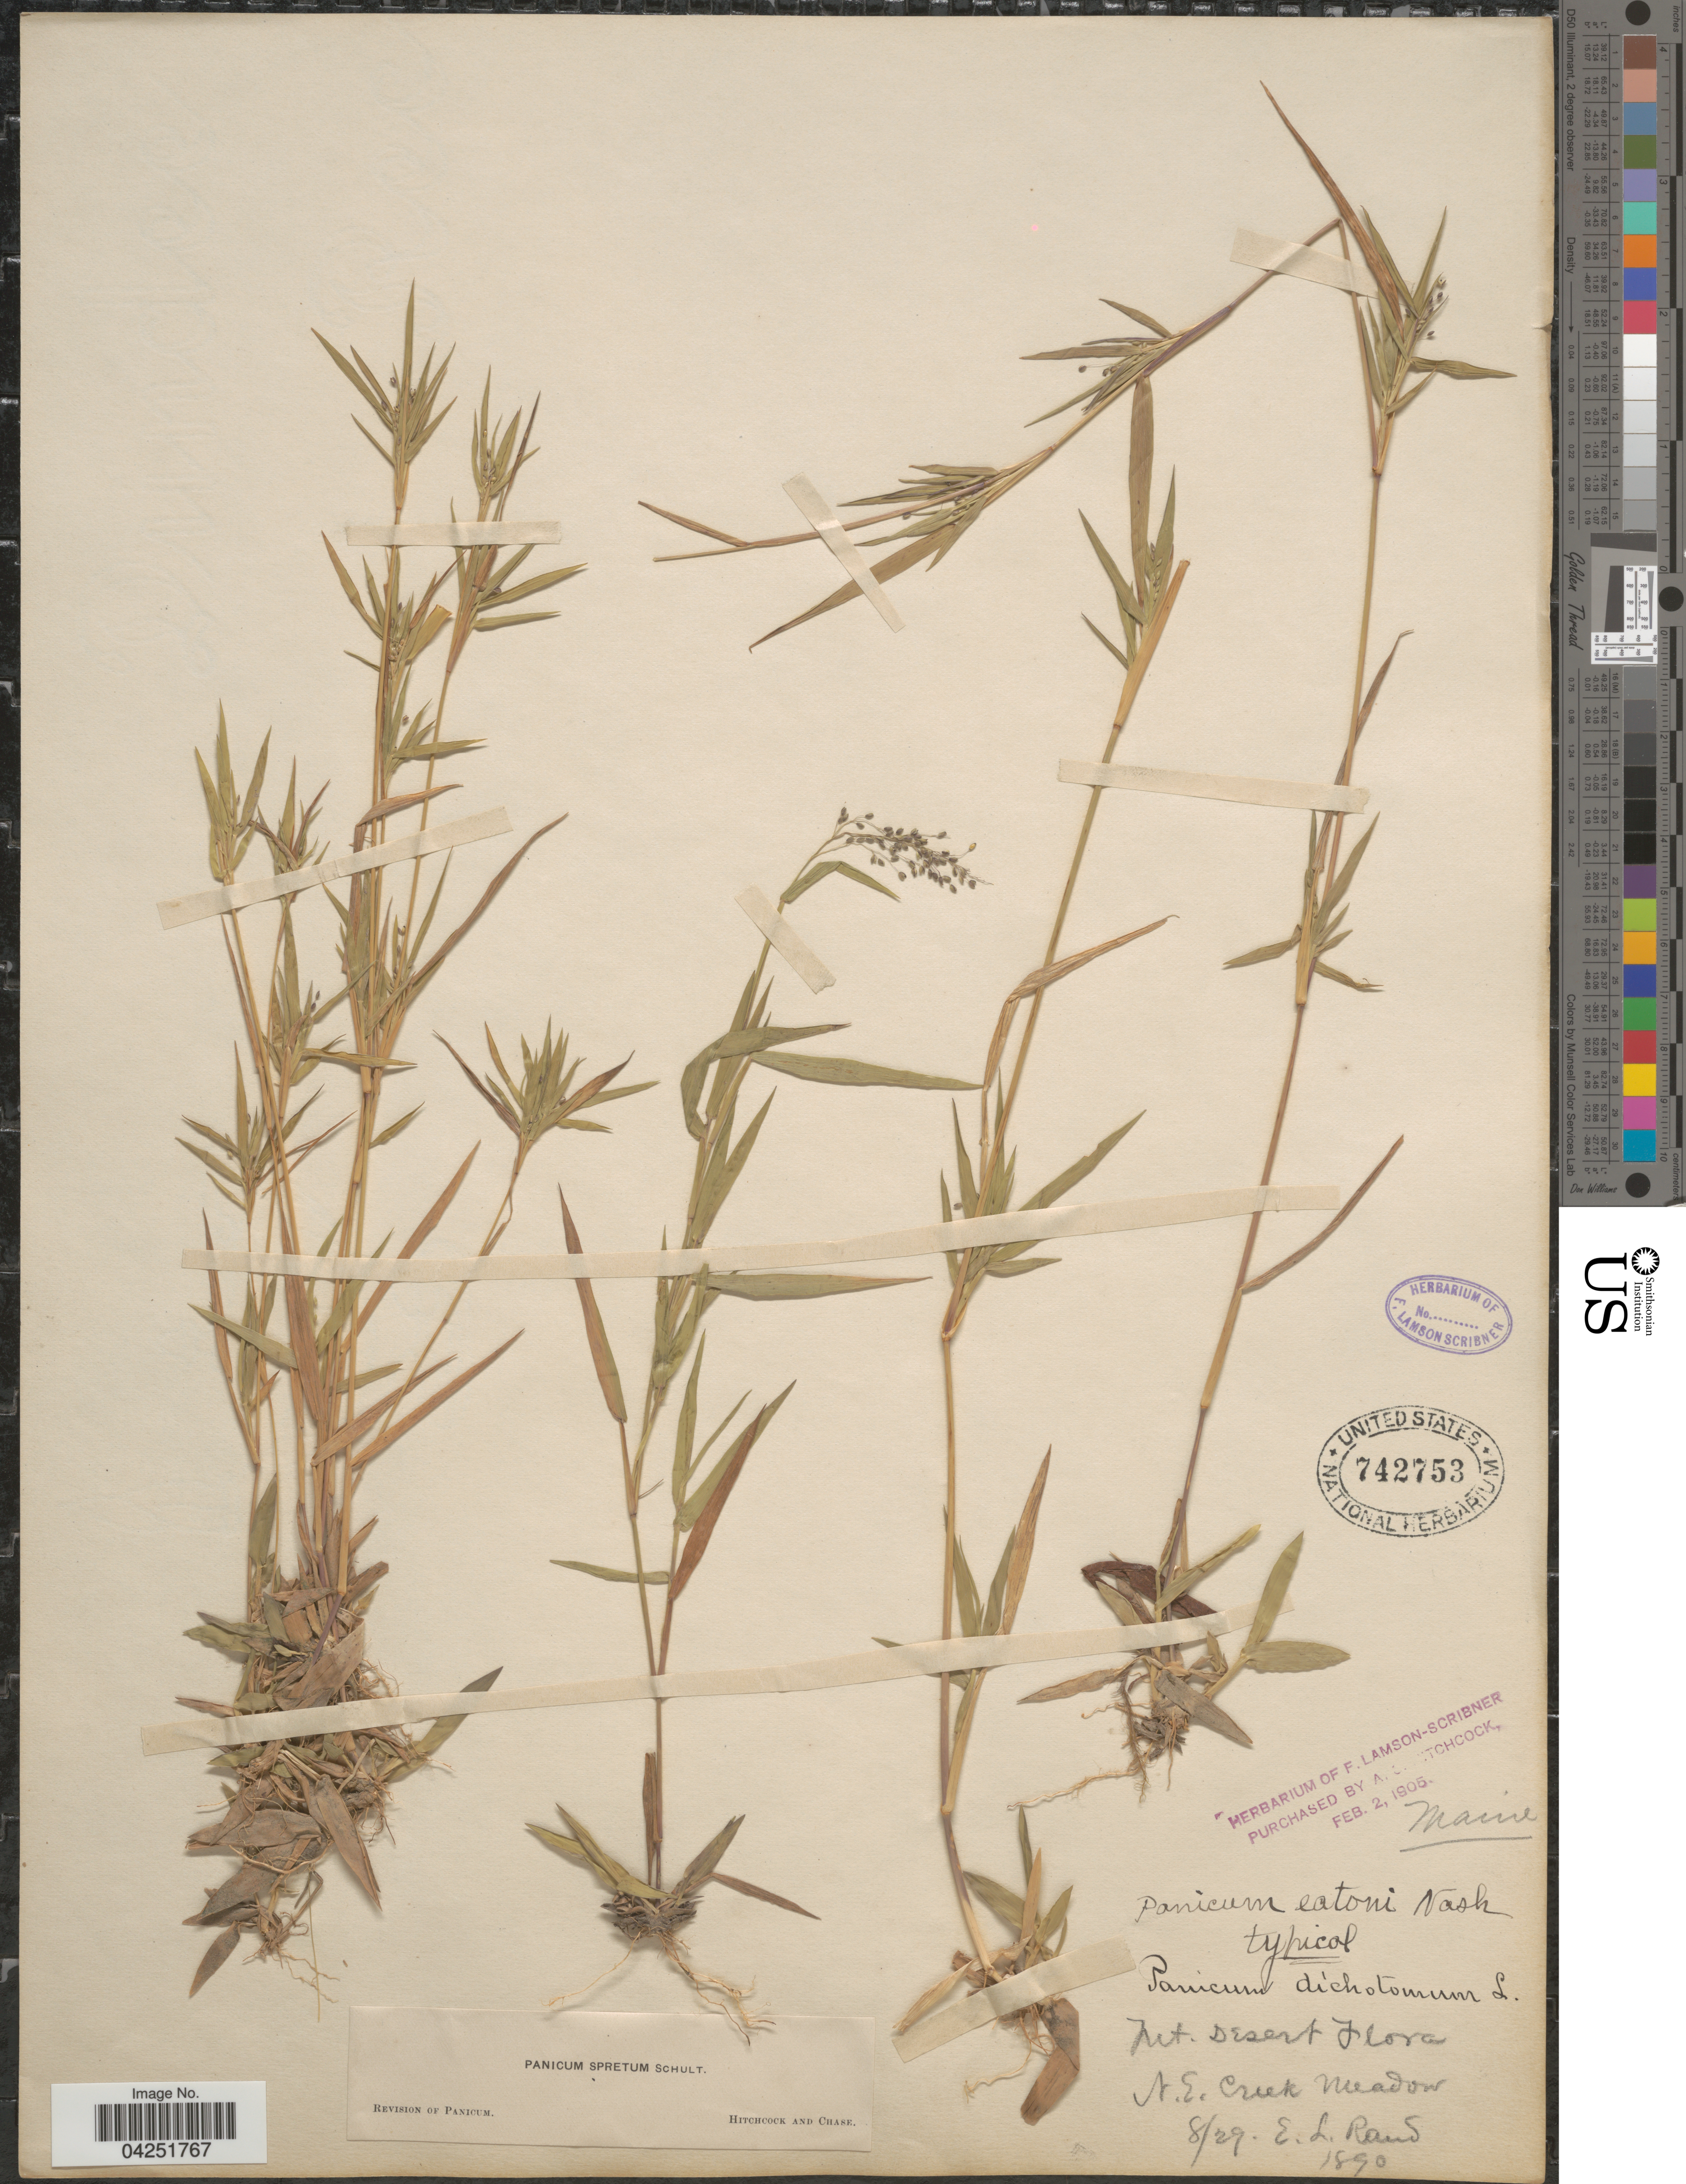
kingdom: Plantae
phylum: Tracheophyta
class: Liliopsida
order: Poales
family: Poaceae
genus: Dichanthelium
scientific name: Dichanthelium acuminatum var. densiflorum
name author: (Rand & Redfield) Gould & C.A. Clark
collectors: E. Rand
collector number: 8/29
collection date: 1890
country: United States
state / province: Maine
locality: Mt. Desert. N.E. Creek Meadow.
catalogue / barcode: US 742753